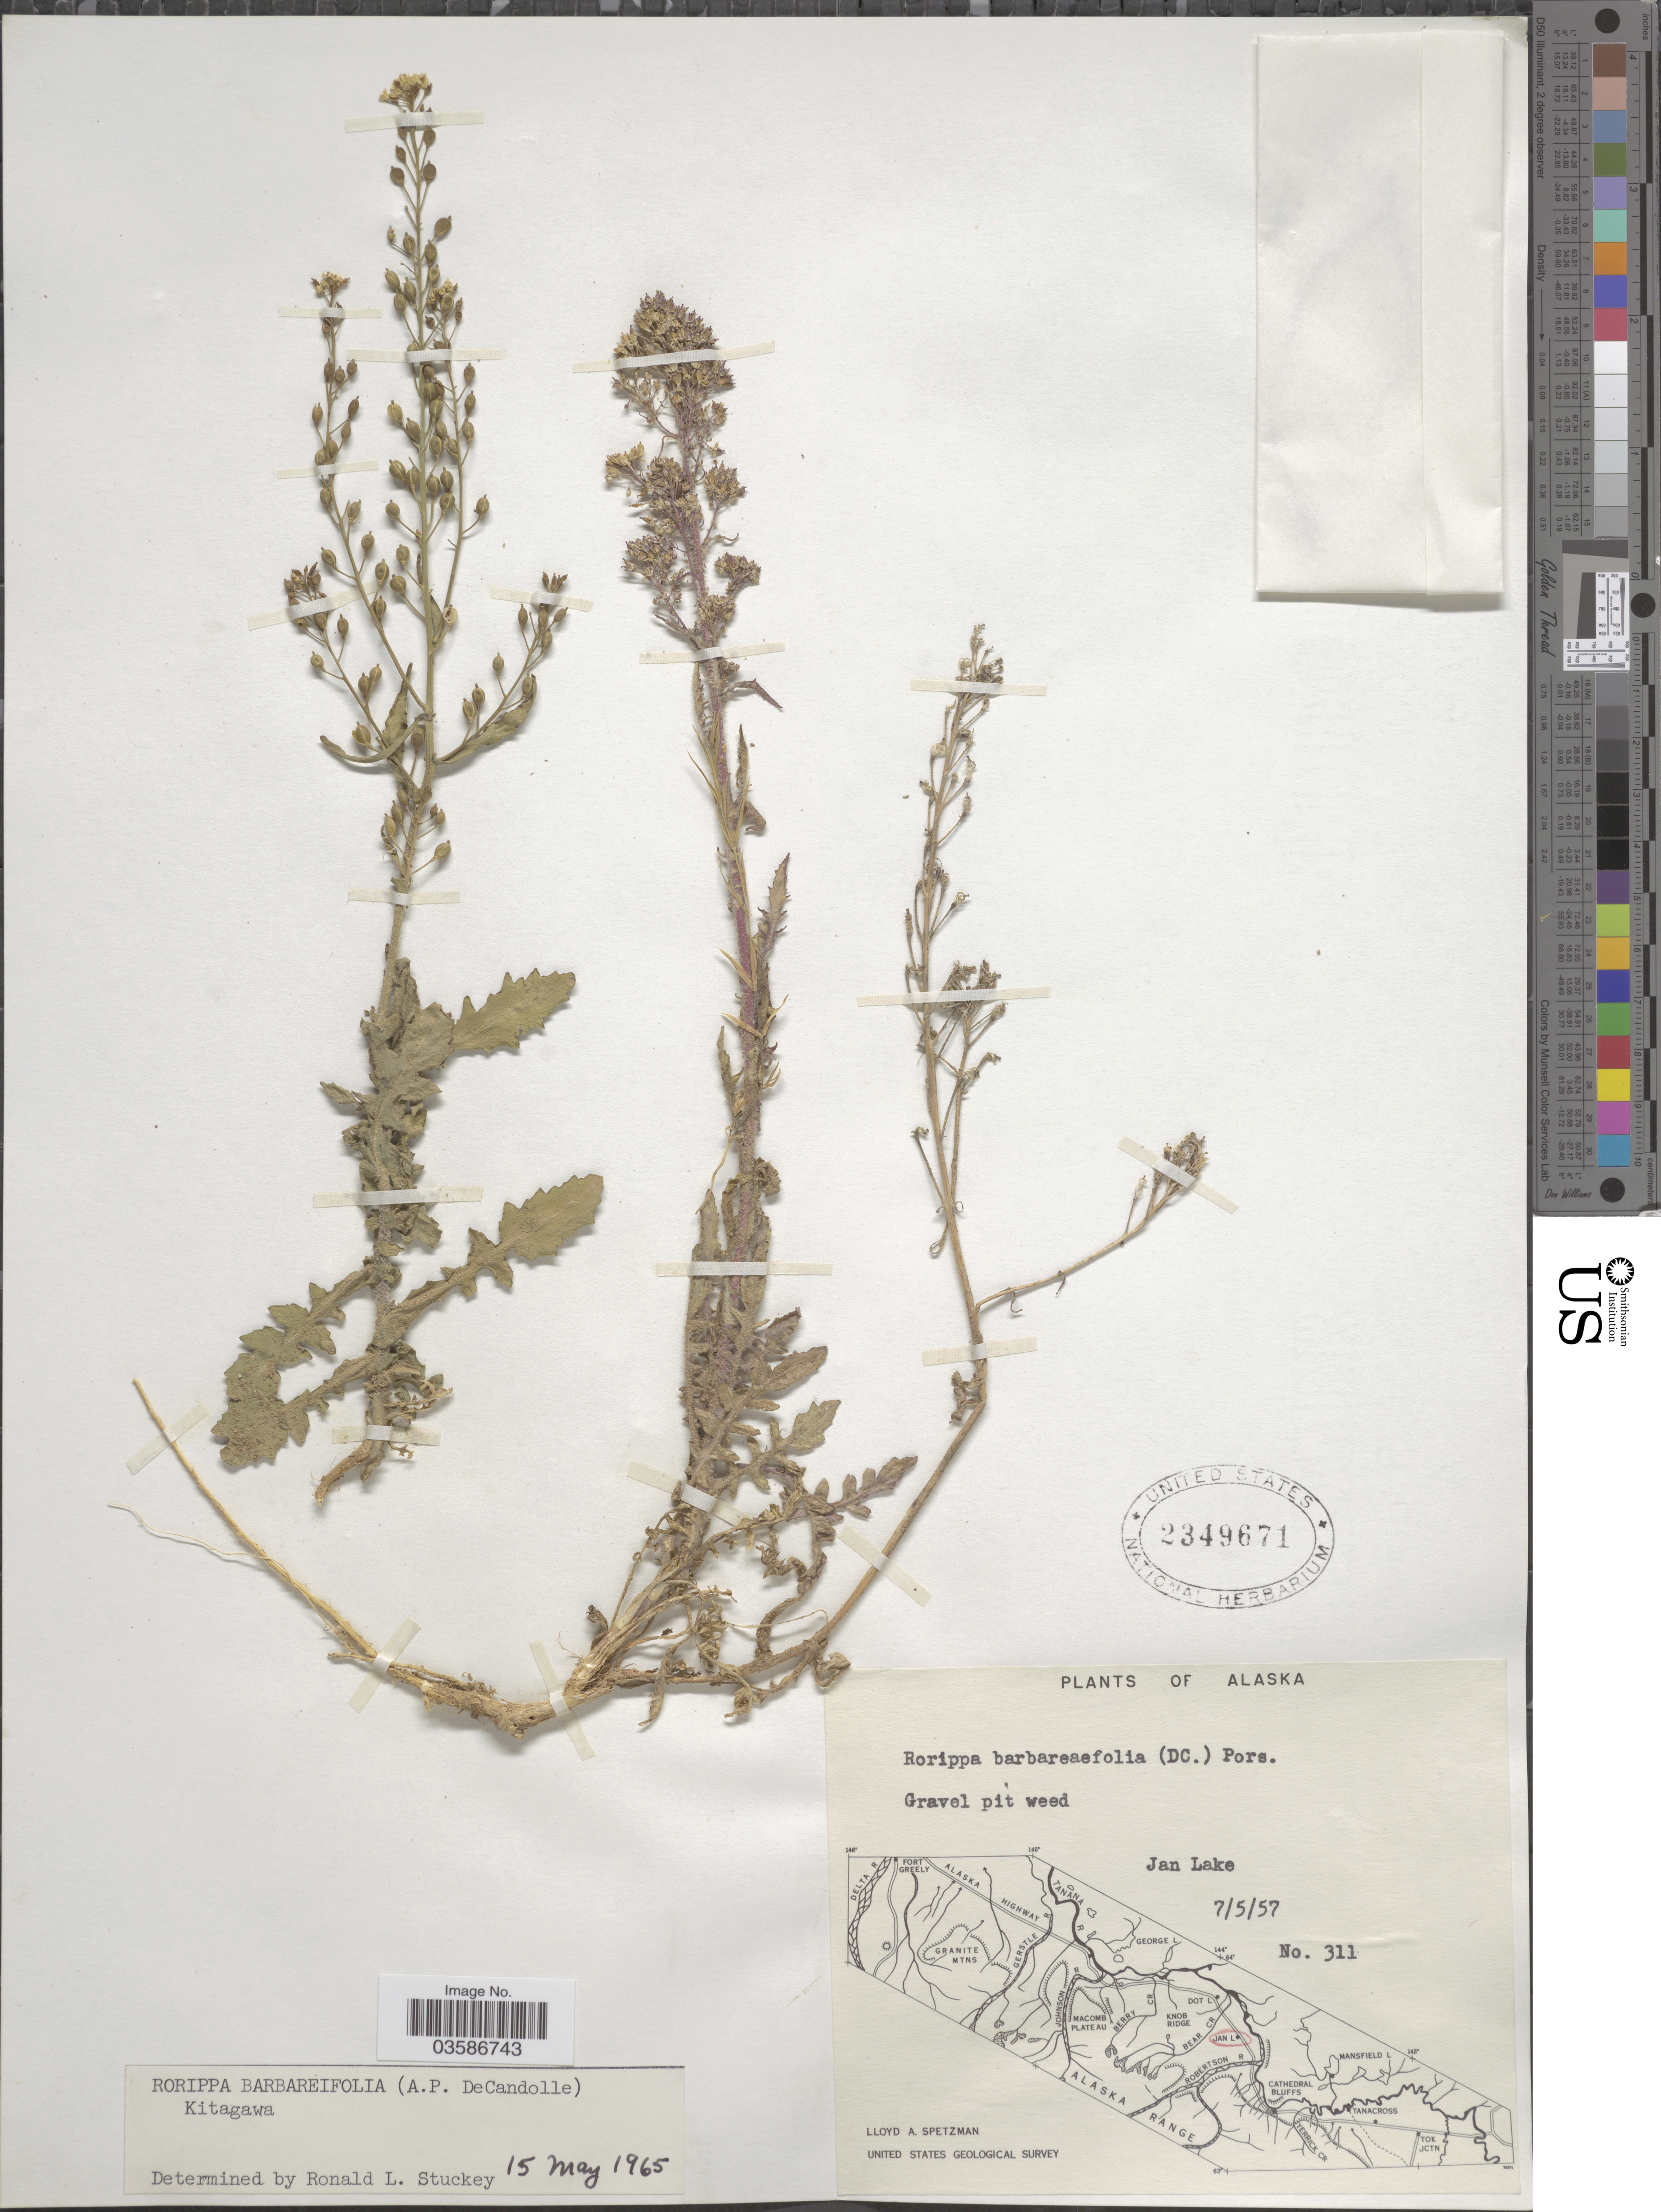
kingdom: Plantae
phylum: Tracheophyta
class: Magnoliopsida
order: Brassicales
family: Brassicaceae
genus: Rorippa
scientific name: Rorippa barbareifolia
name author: (DC.) Kitag.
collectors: L. Spetzman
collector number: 311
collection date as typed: Transcribed d/m/y: 5/7/57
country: United States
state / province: Alaska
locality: Jan Lake.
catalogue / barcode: US 2349671